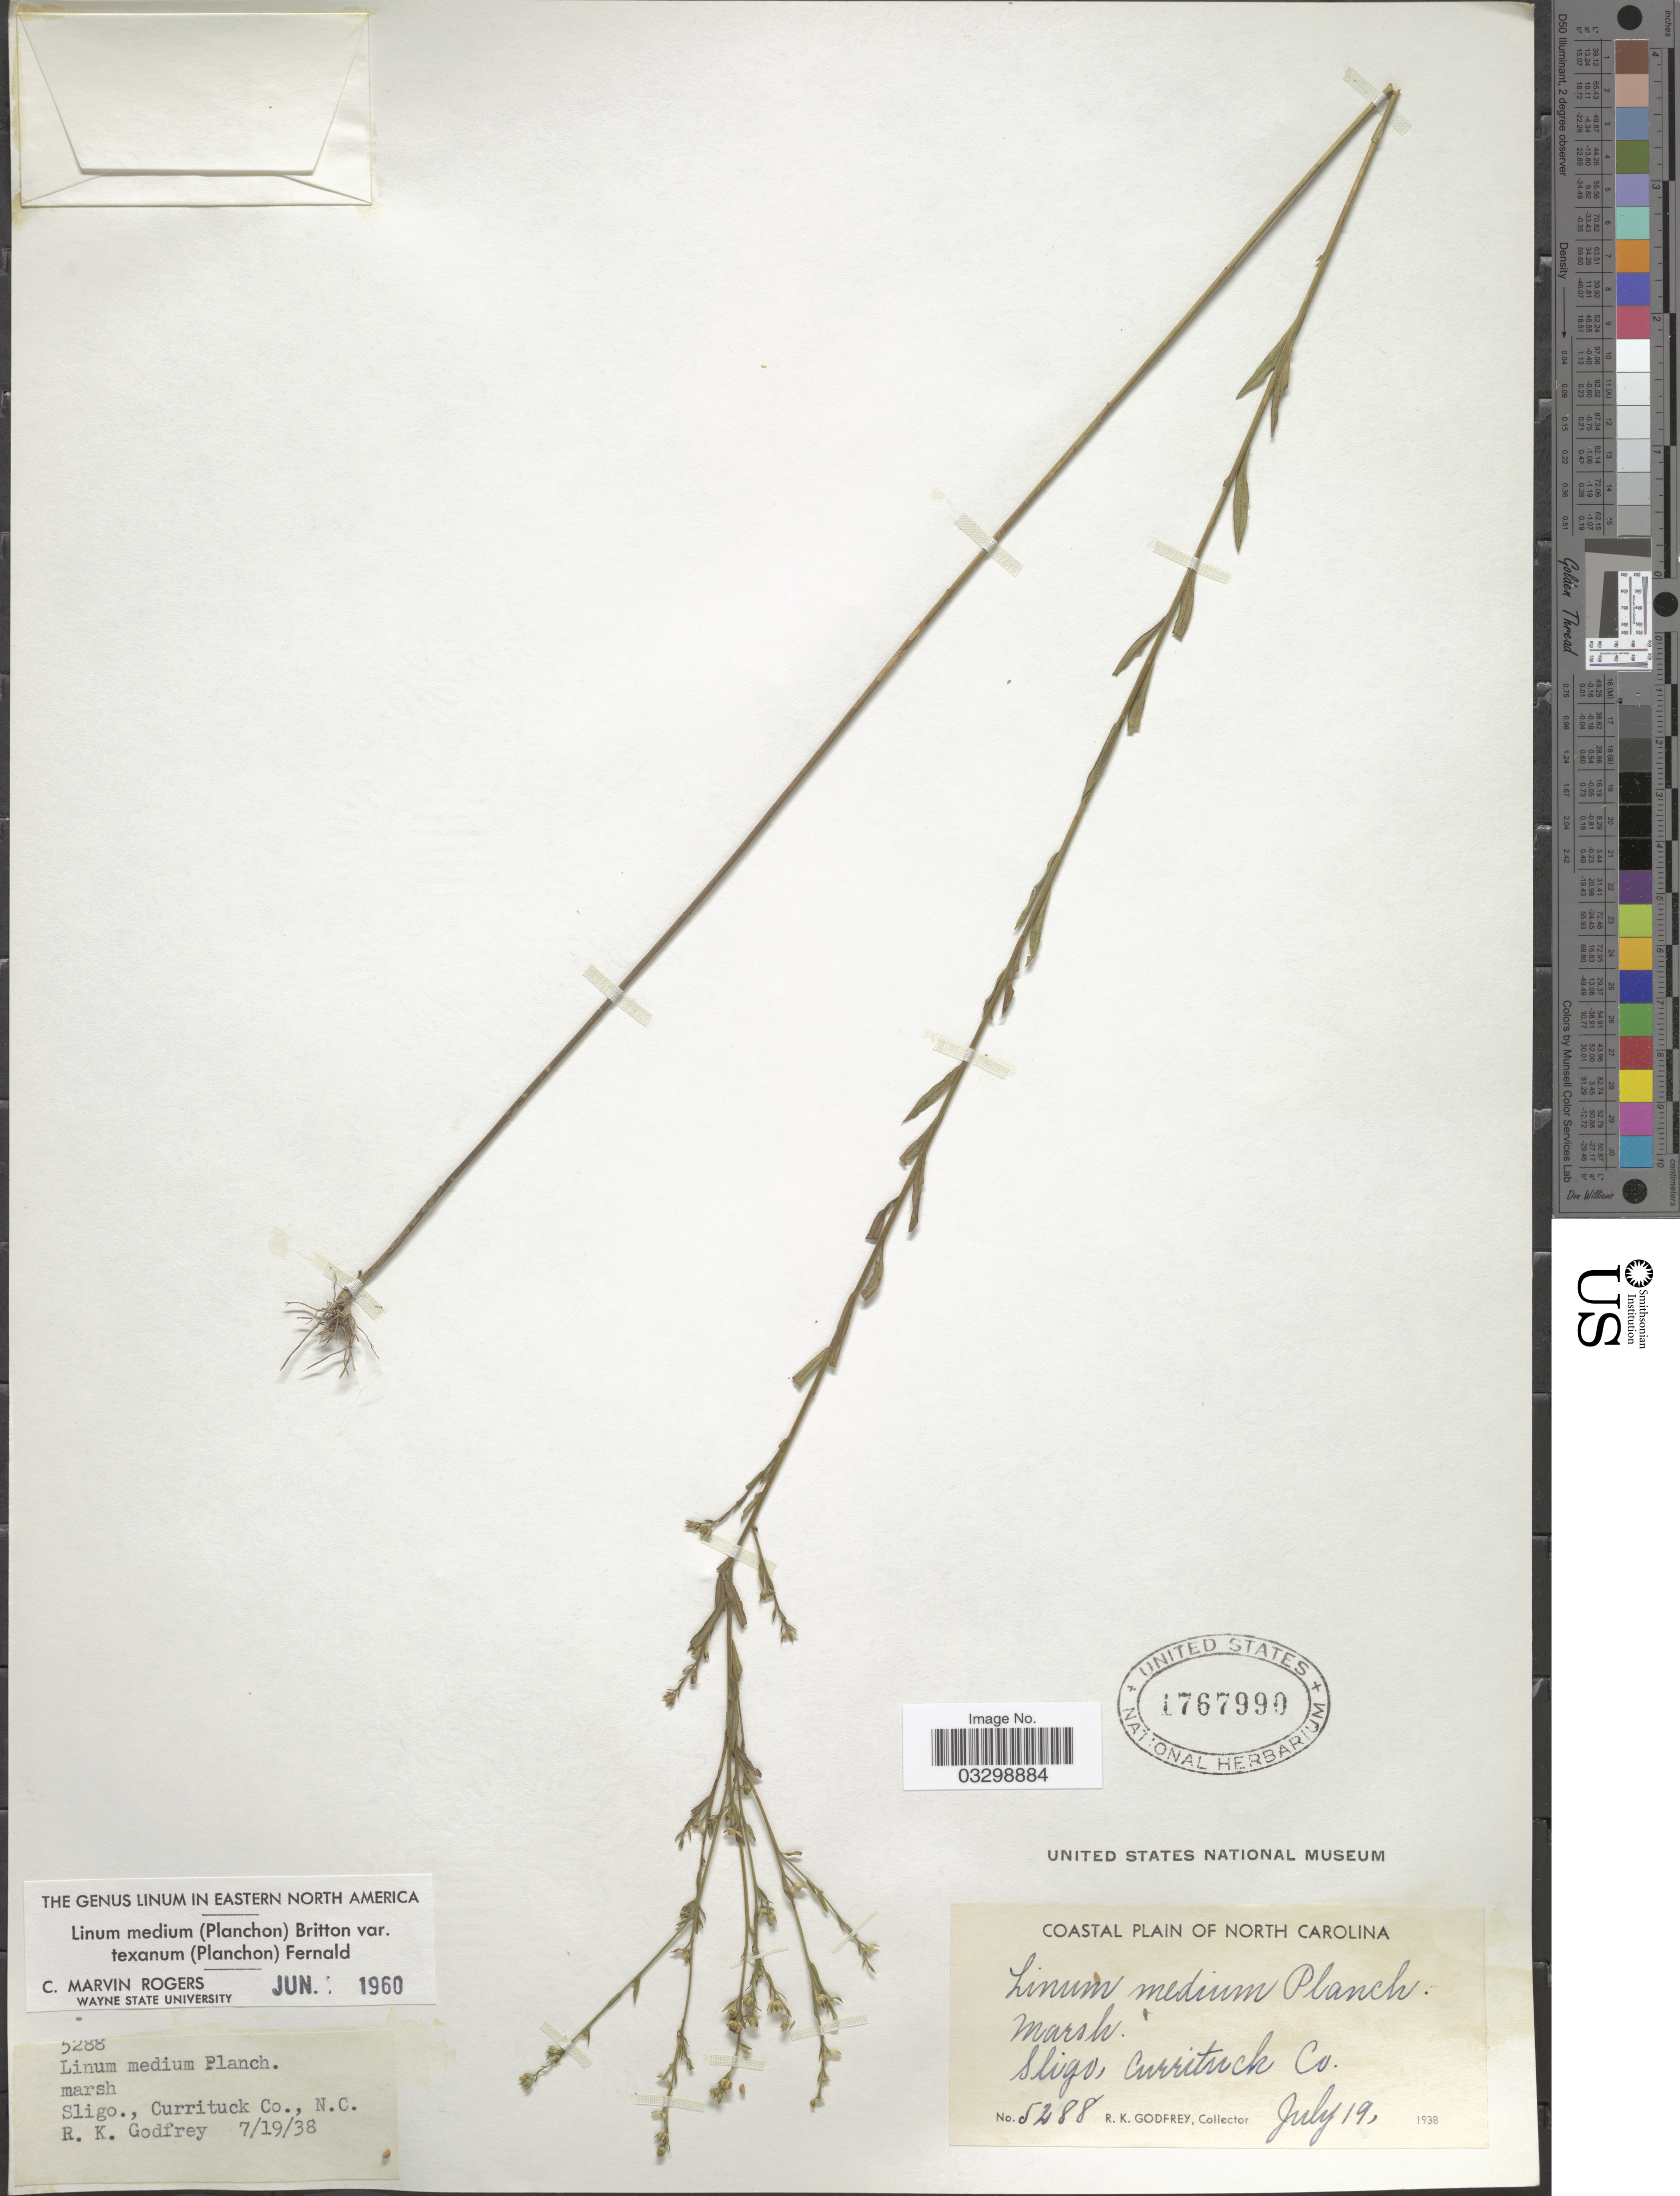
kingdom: Plantae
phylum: Tracheophyta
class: Magnoliopsida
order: Malpighiales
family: Linaceae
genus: Linum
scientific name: Linum medium var. texanum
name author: (Planch.) Fernald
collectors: R. K. Godfrey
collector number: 5288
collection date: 1938-07-19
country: United States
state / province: North Carolina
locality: Coastal Plain of North Carolina, Sligo, Currituck Co.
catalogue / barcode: US 1767990